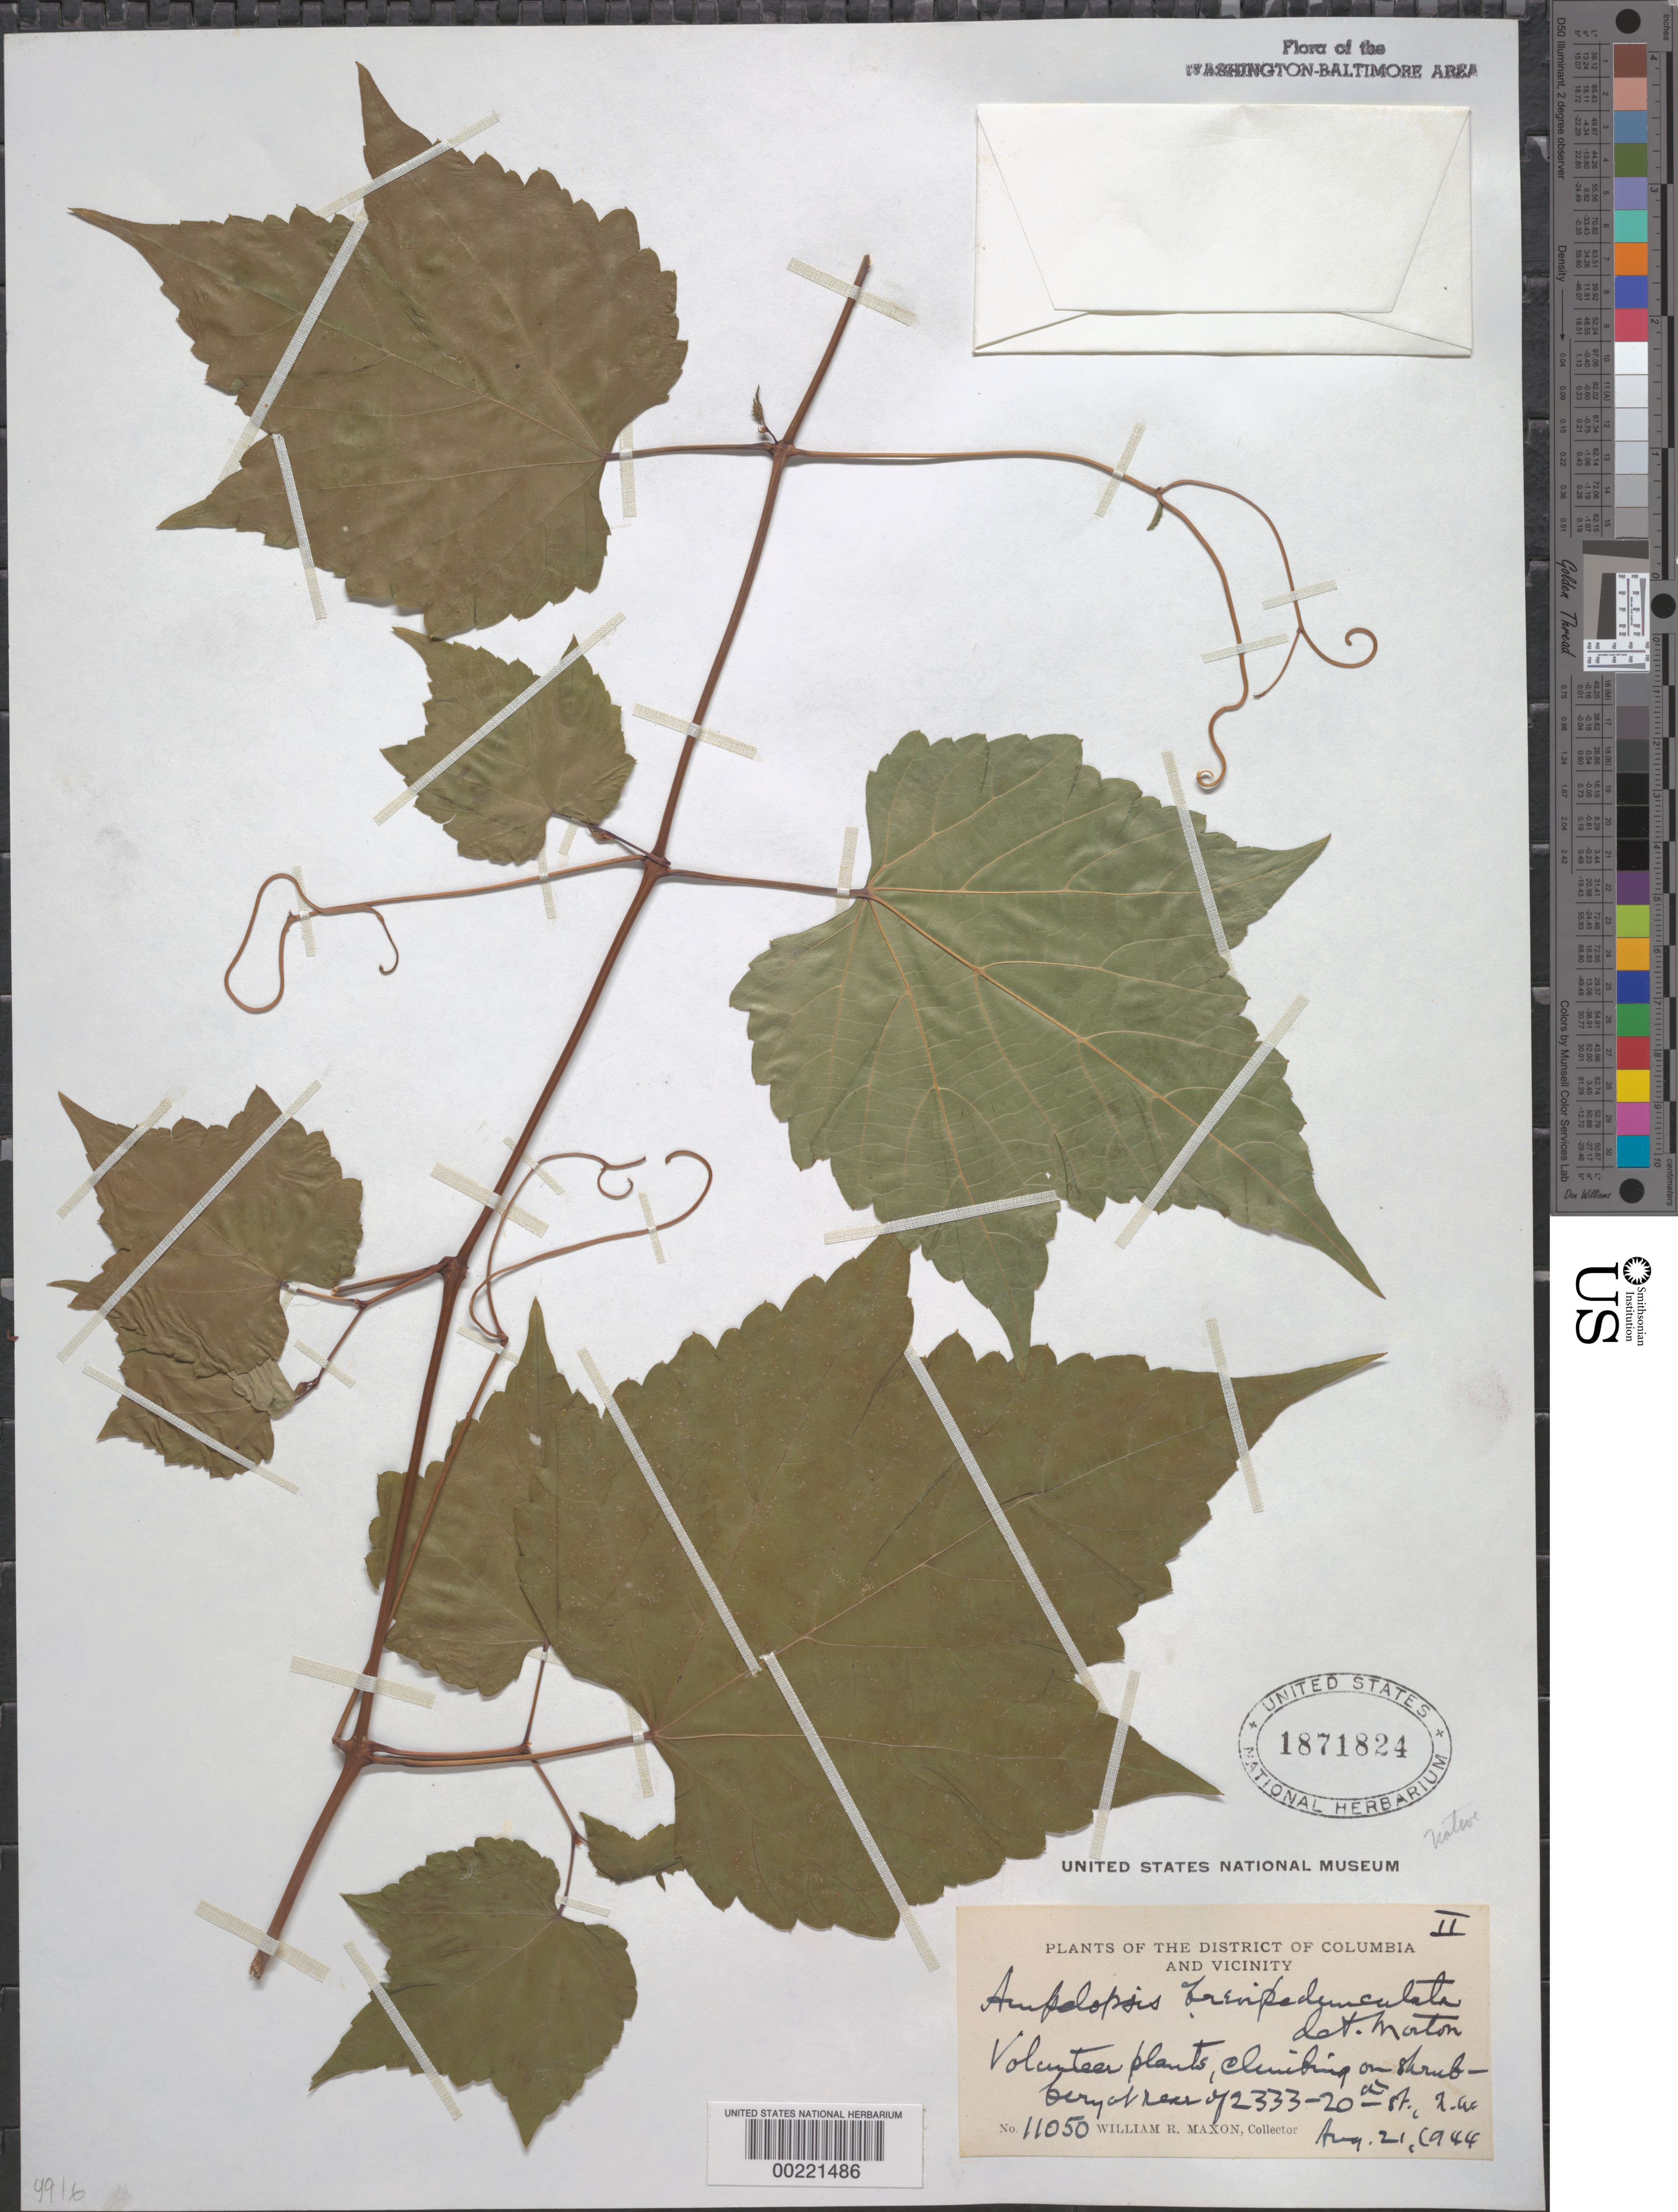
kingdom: Plantae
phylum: Tracheophyta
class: Magnoliopsida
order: Vitales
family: Vitaceae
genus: Ampelopsis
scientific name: Ampelopsis brevipedunculata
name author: (Maxim.) Trautv.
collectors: W. R. Maxon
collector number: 11050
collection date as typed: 21 Aug 1944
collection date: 1944-08-21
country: United States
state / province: District of Columbia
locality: Shrubbery at rear of 2333 20th St NW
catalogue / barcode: US 1871824